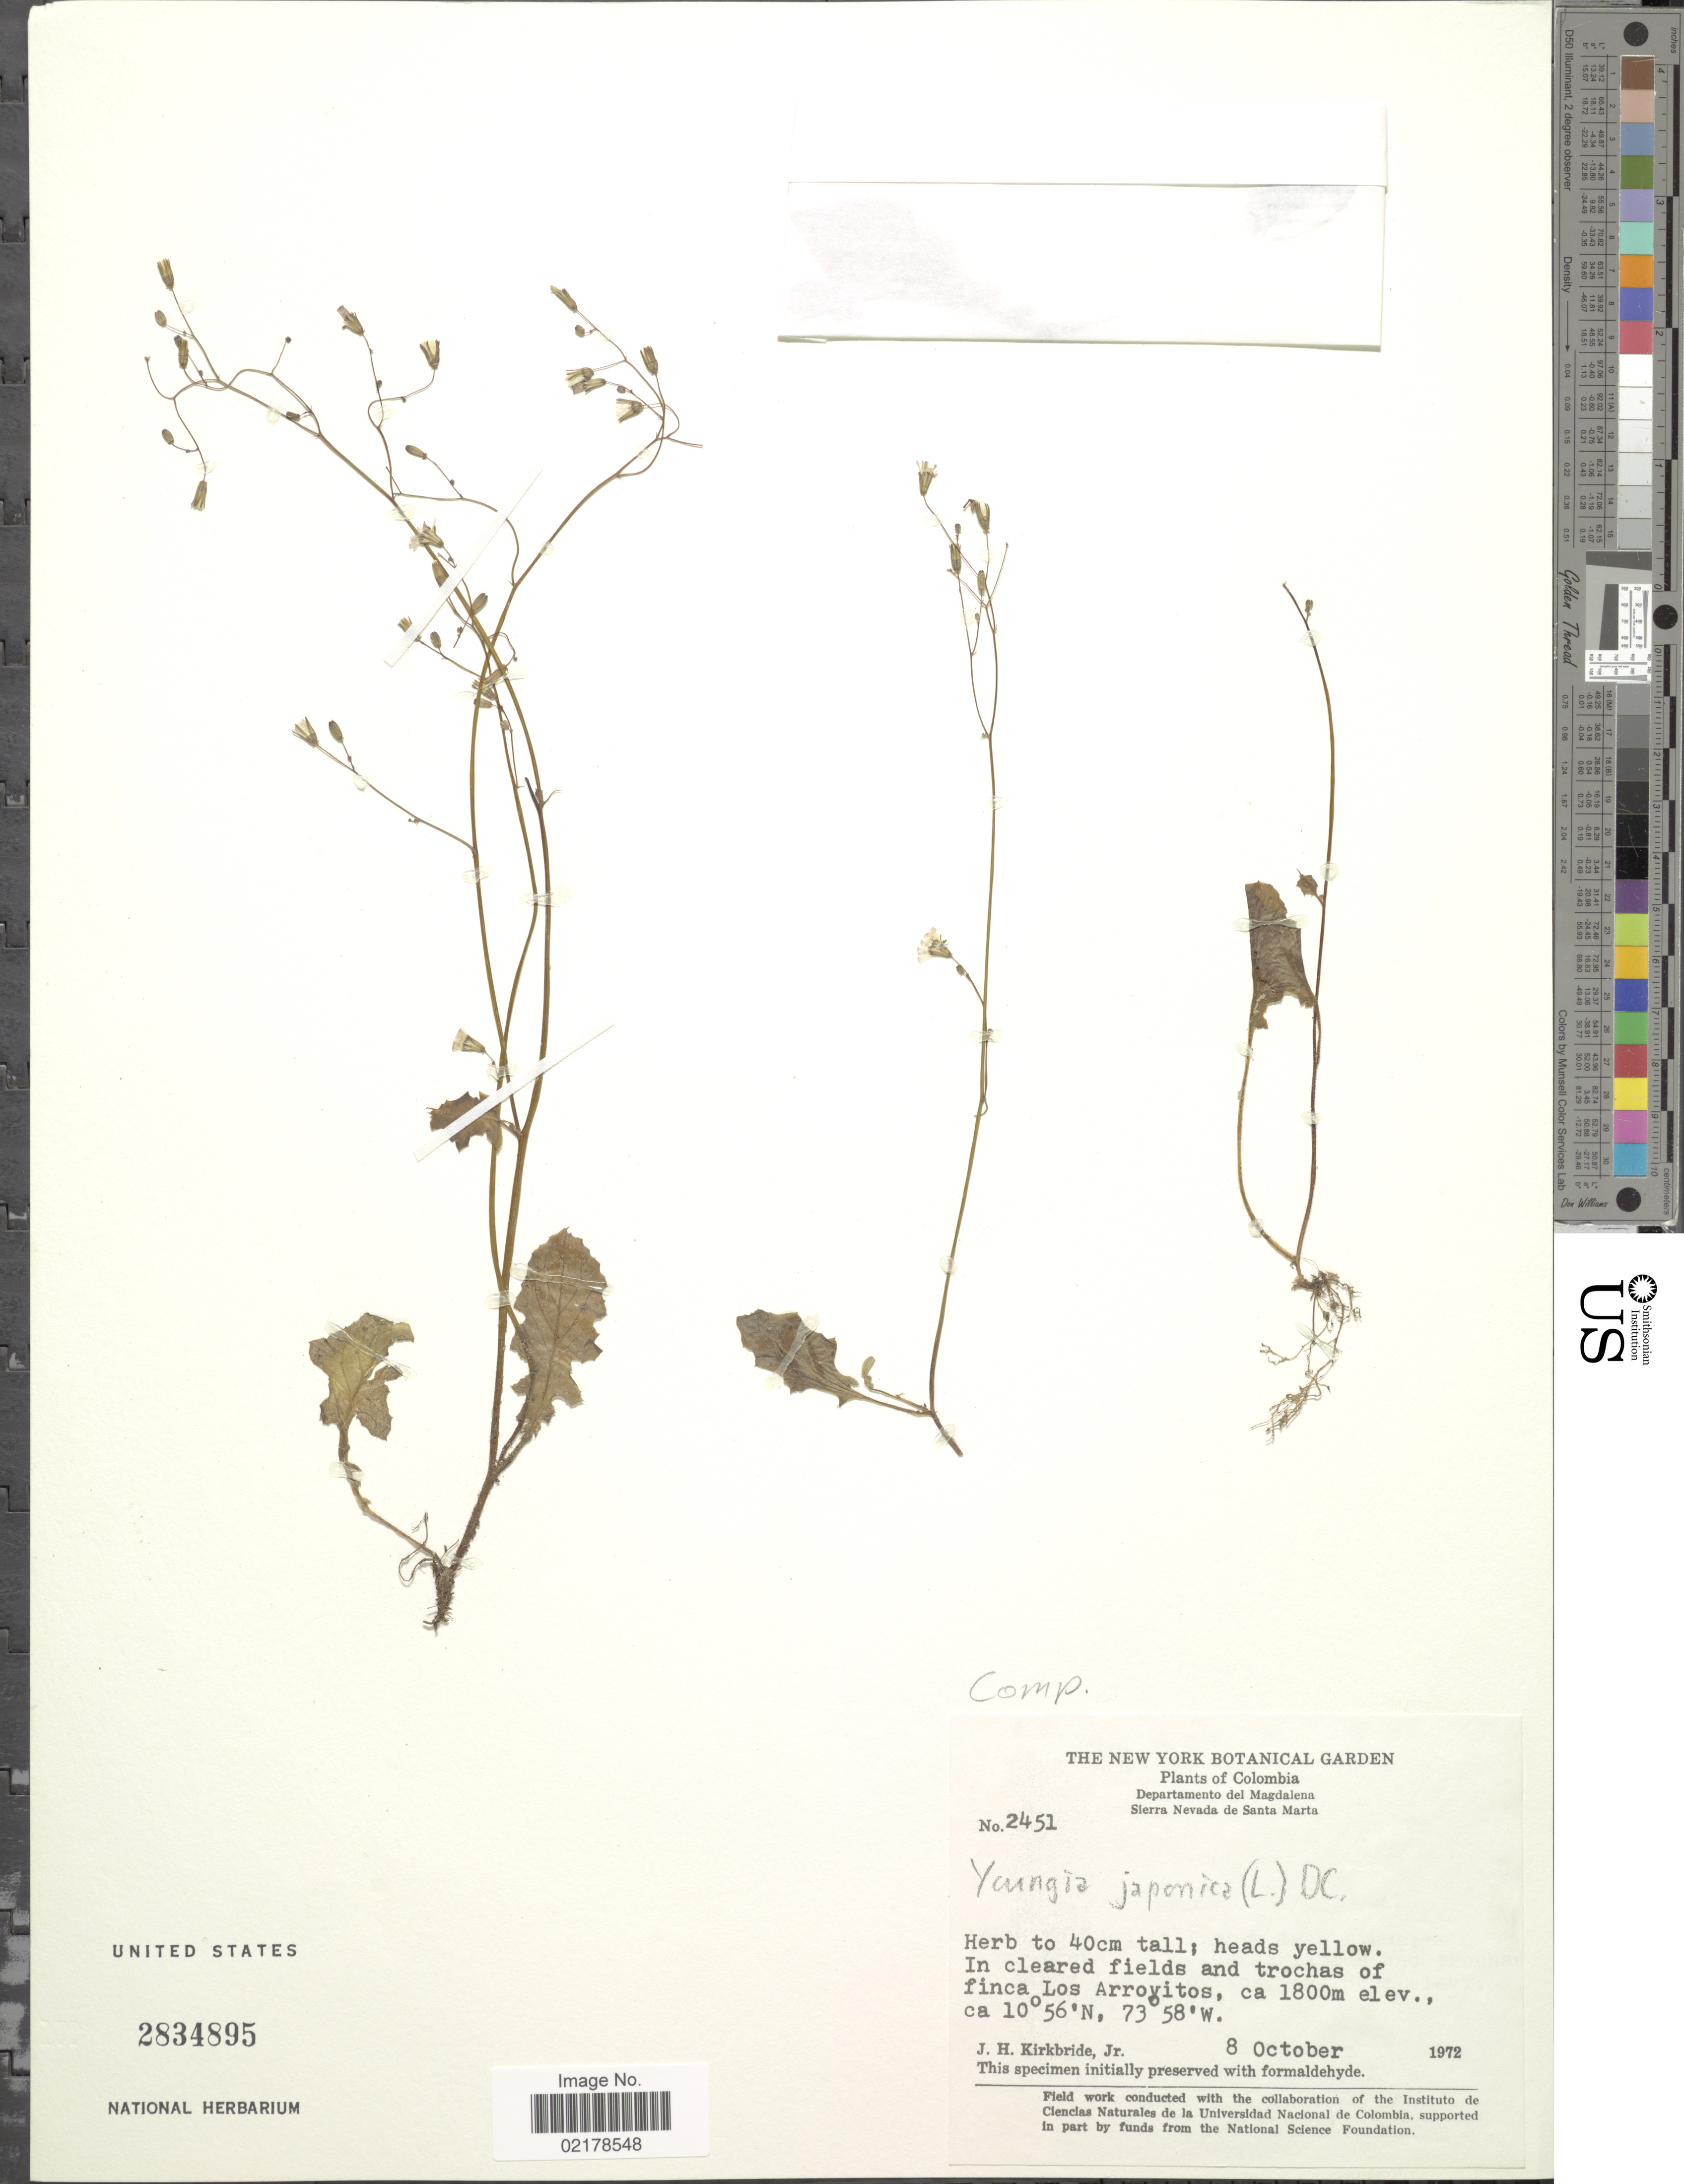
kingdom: Plantae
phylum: Tracheophyta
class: Magnoliopsida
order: Asterales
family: Asteraceae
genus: Youngia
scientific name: Youngia japonica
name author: (L.) DC.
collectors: J. H. Kirkbride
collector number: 2451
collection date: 1972-10-08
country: Colombia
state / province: Magdalena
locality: Sierra Nevada de Santa Marta. In cleared fields and trochas of finca Los Arroyitos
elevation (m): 1800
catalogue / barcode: US 2834895